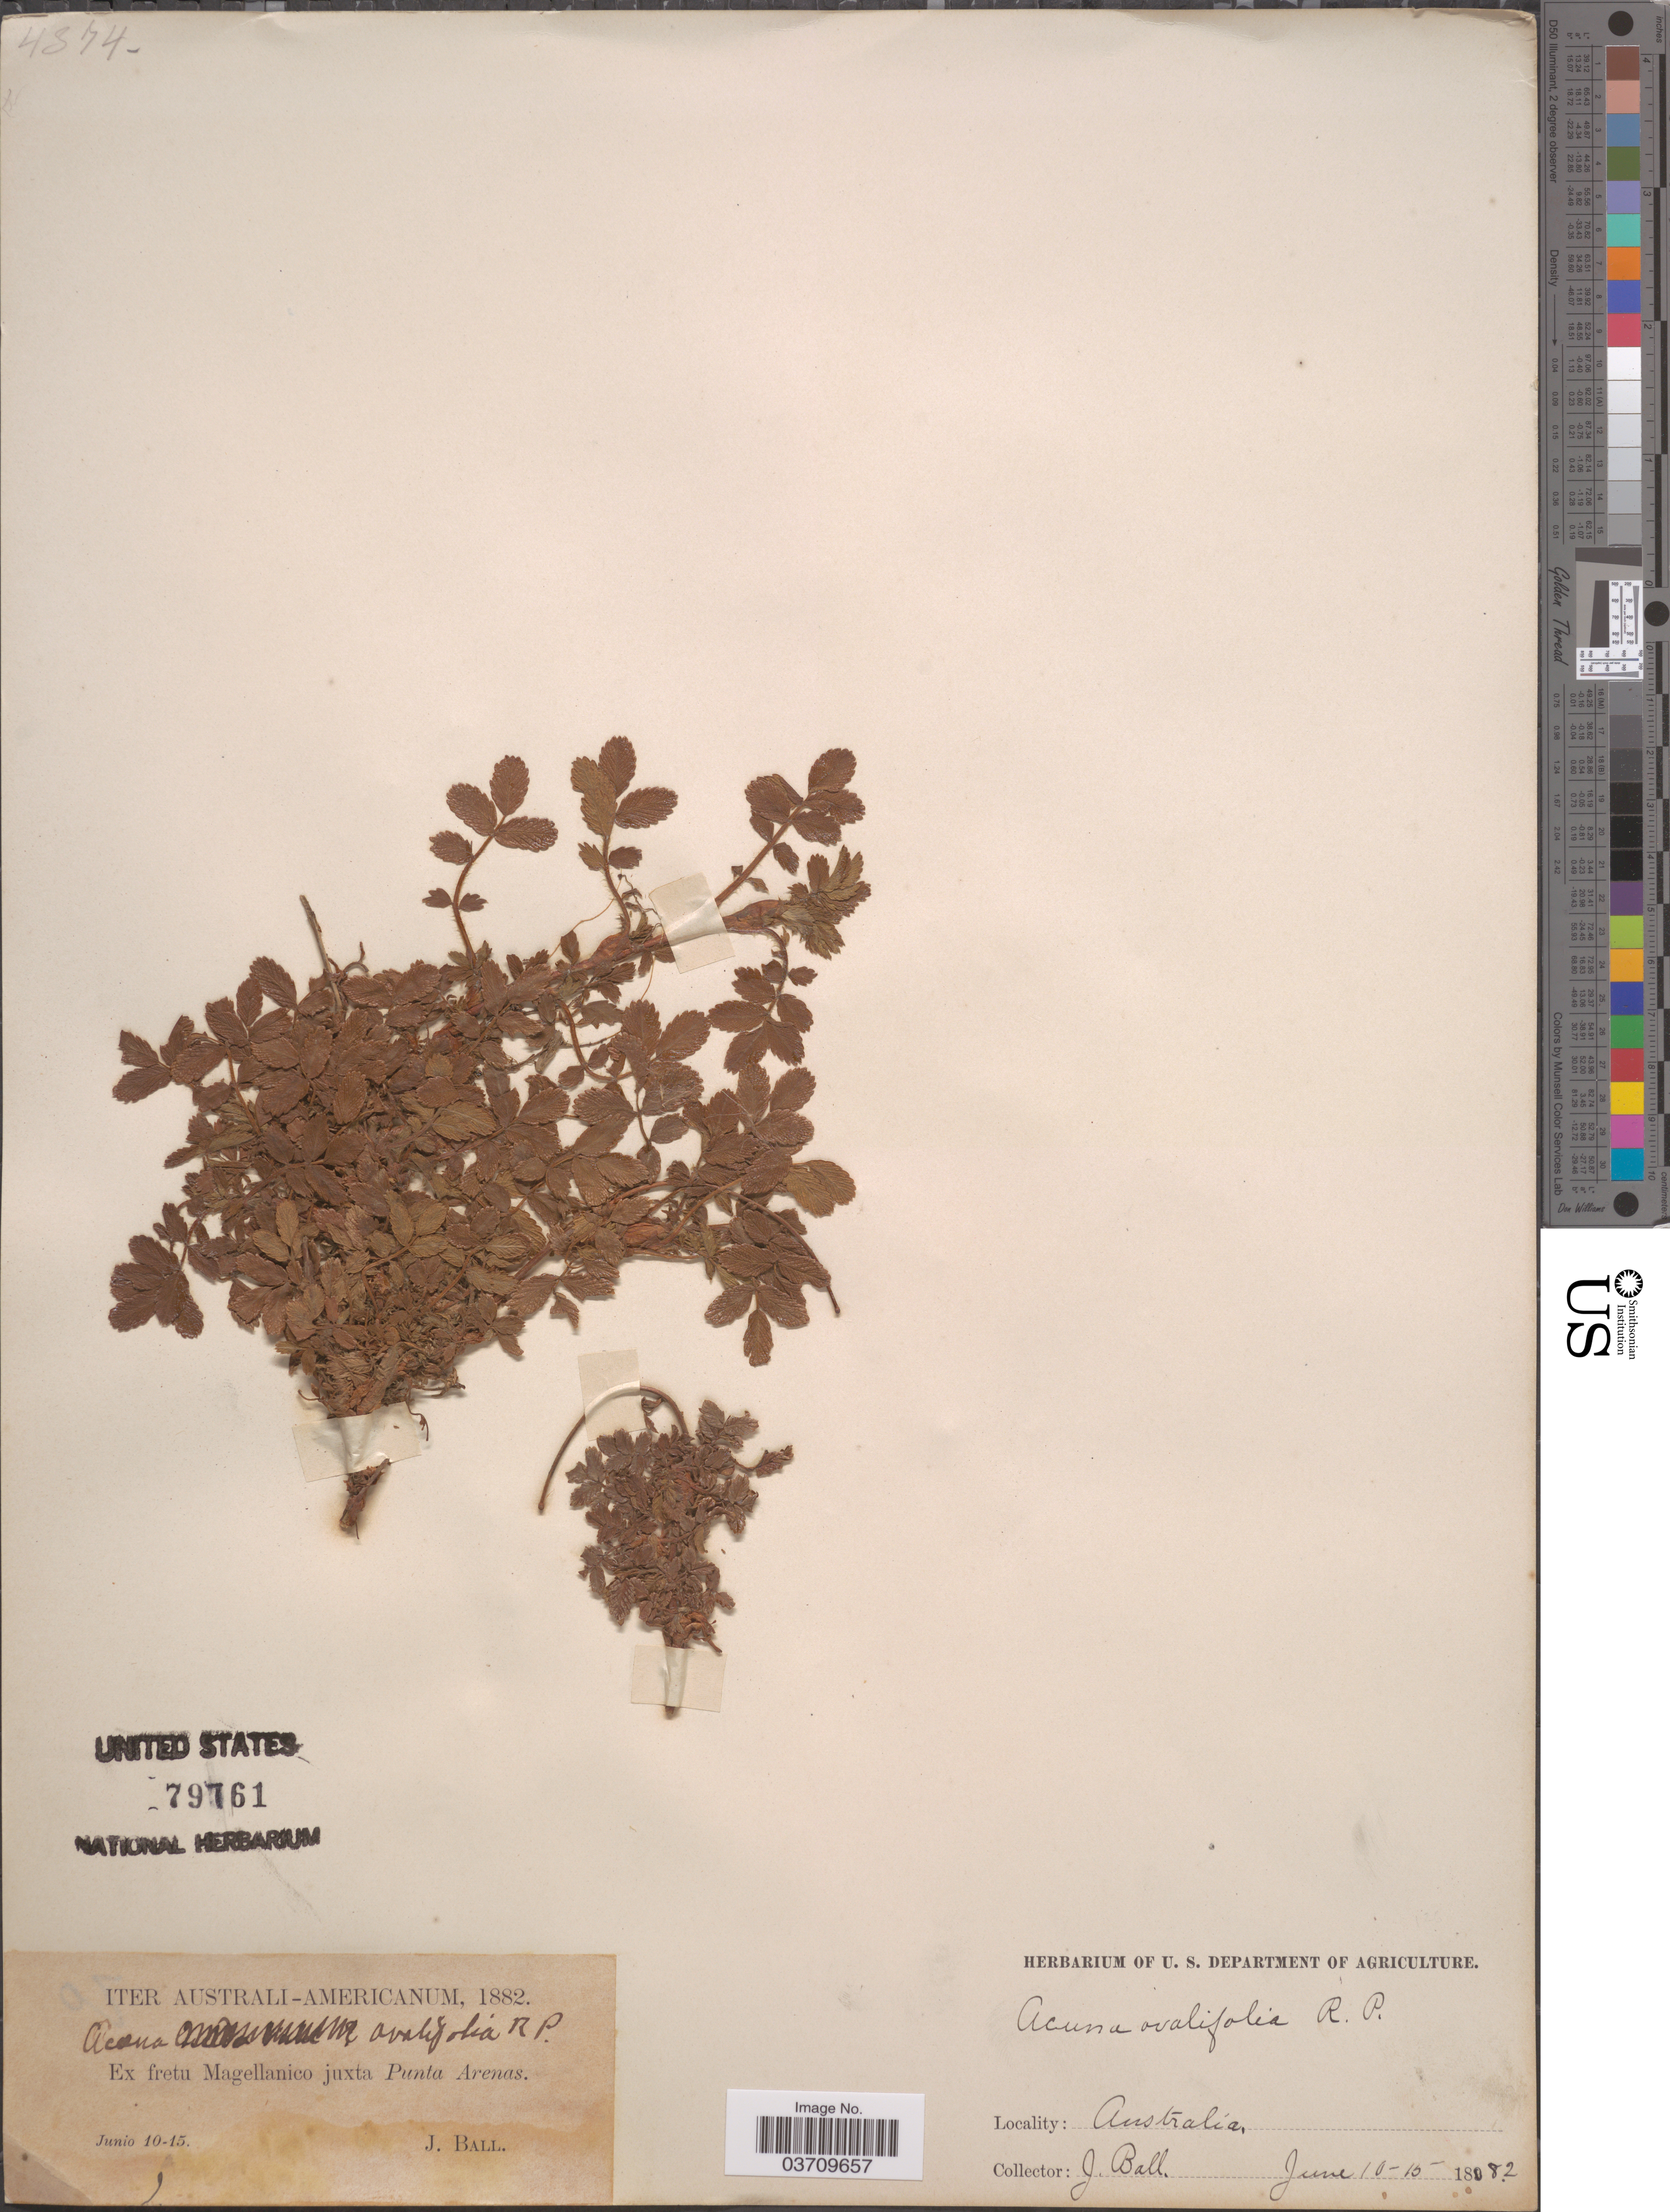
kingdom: Plantae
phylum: Tracheophyta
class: Magnoliopsida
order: Rosales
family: Rosaceae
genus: Acaena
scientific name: Acaena ovalifolia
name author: Ruiz & Pav.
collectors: J. Ball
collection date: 1882-06-10/1882-06-15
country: Chile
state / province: Magallanes y de la Antártica Chilena (XII)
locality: Iter Australi-Americanum. Ex fretu Magellanico juxta Punta Arenas.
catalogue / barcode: US 79761